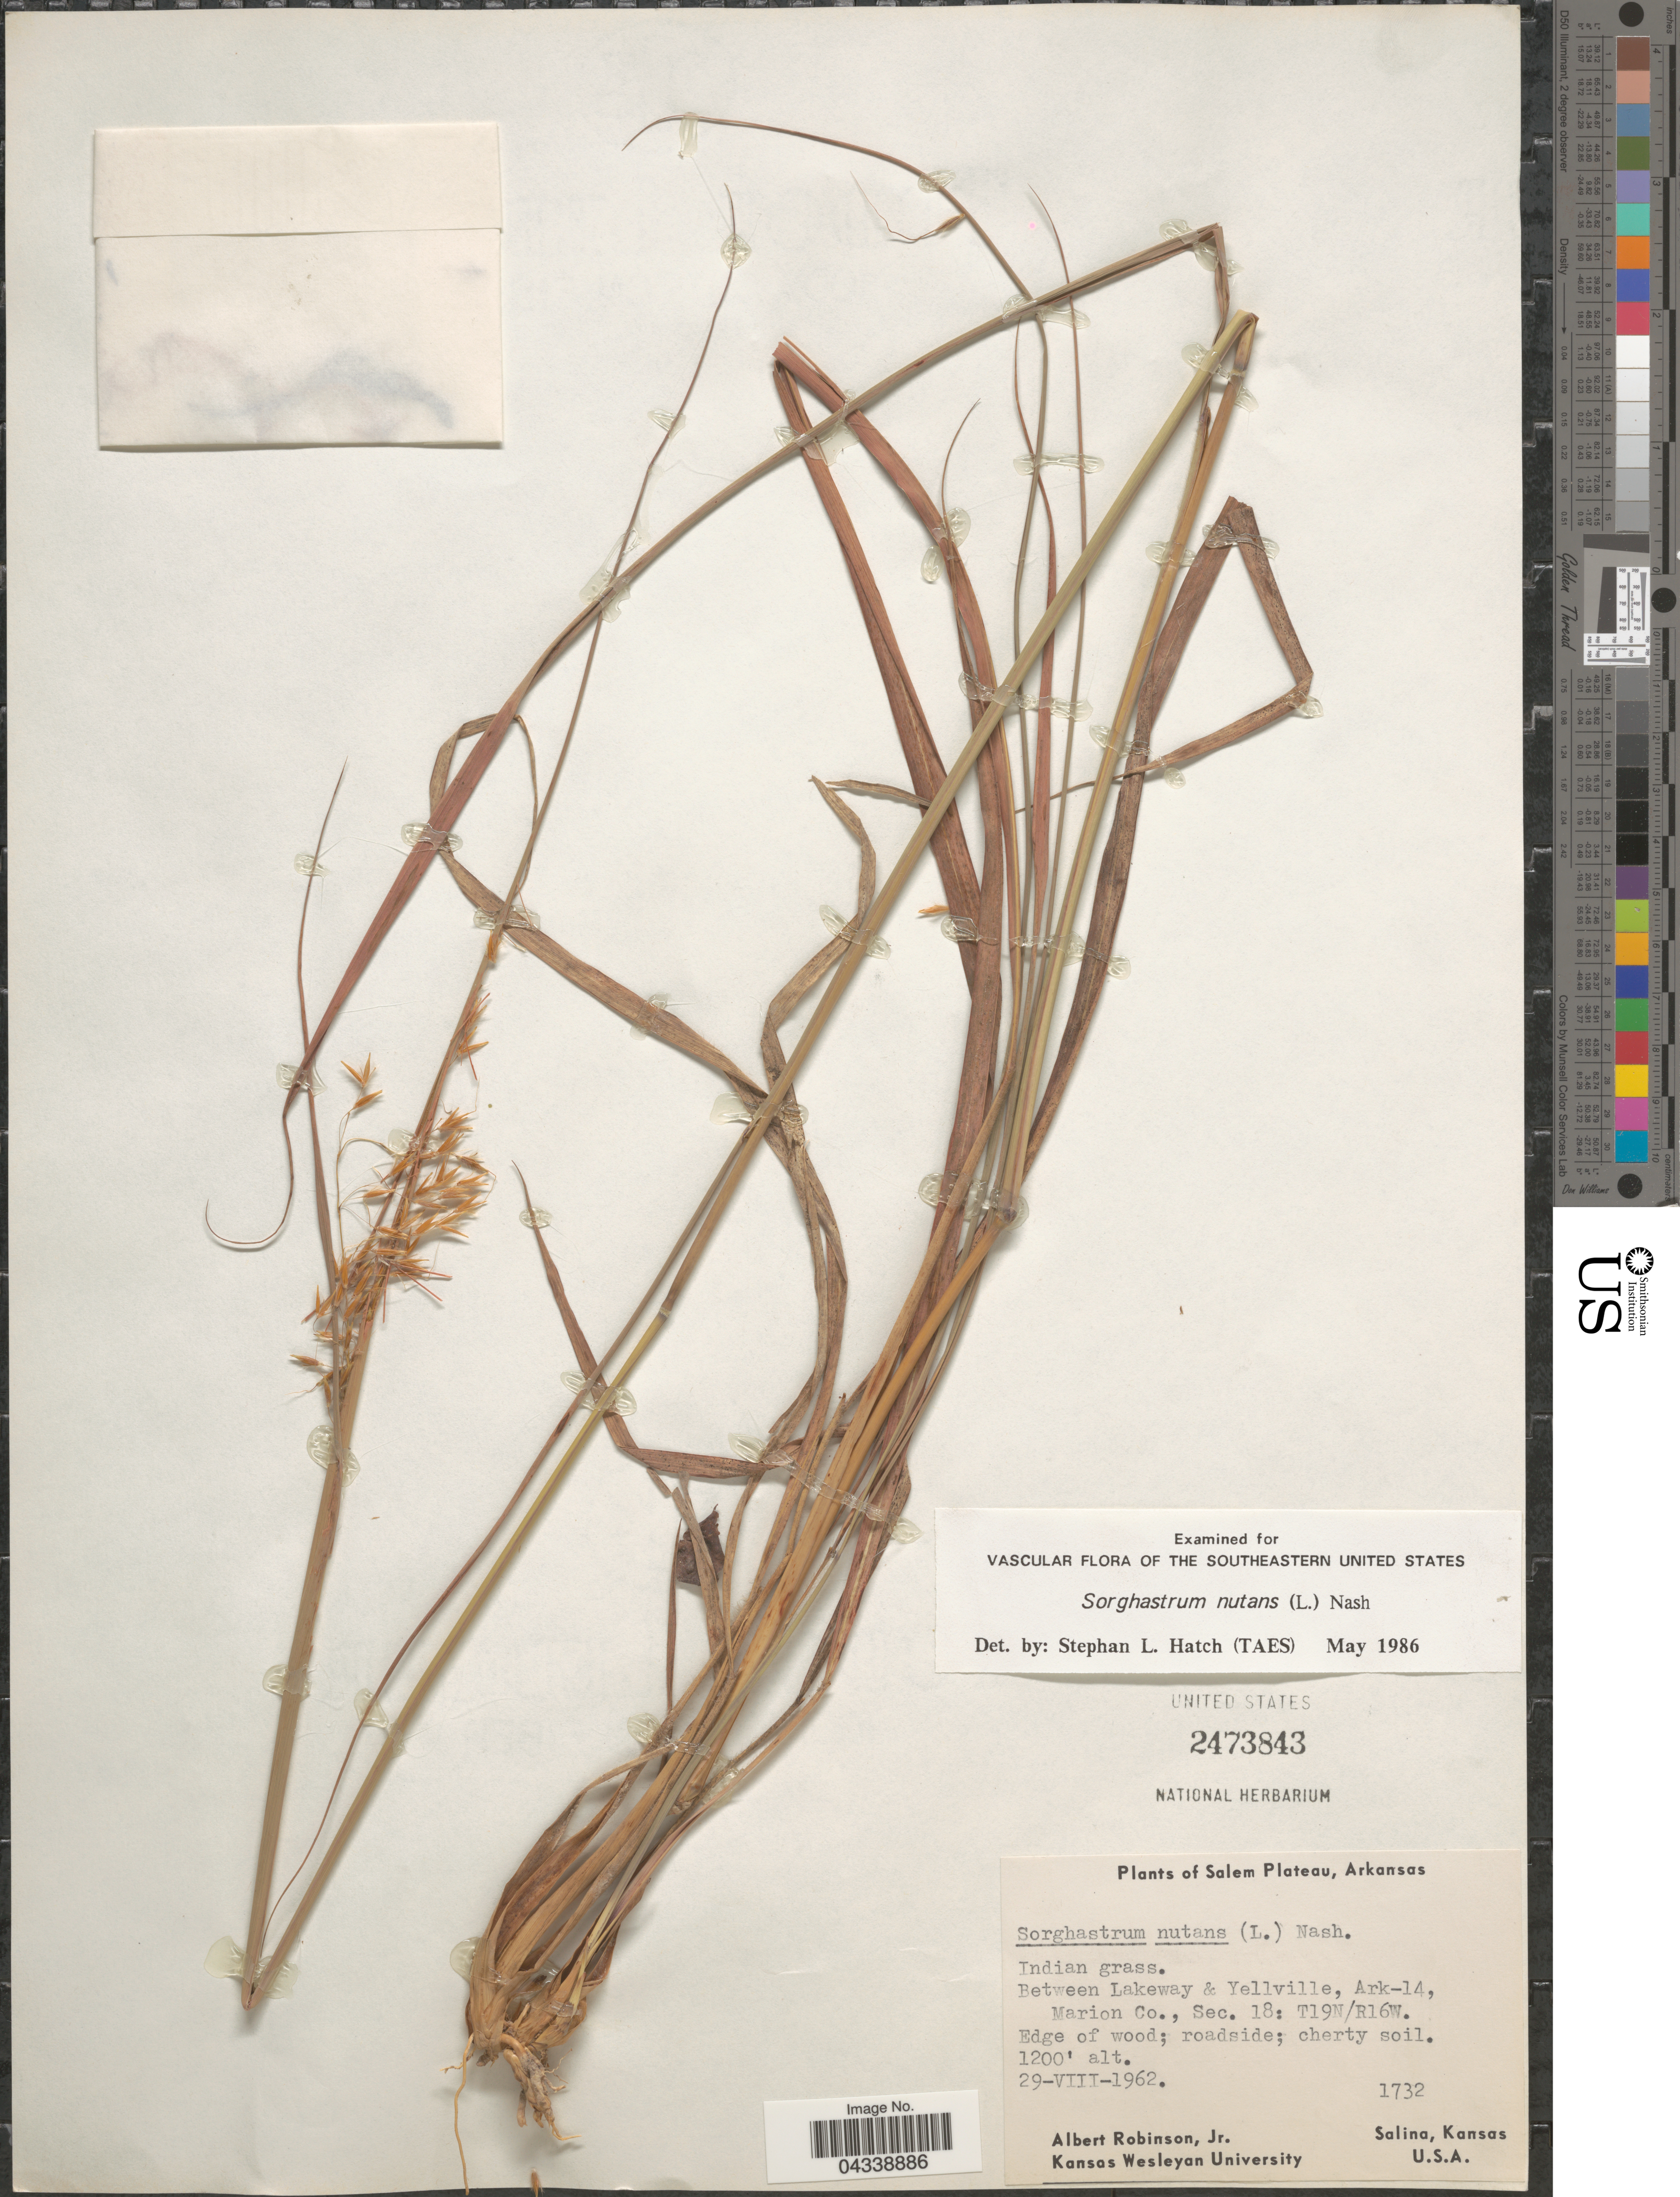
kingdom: Plantae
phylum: Tracheophyta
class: Liliopsida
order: Poales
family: Poaceae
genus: Sorghastrum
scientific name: Sorghastrum nutans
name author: (L.) Nash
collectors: A. Robinson Jr.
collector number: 1732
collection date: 1962-08-29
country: United States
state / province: Arkansas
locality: Salem Plateau. Between Lakeway & Yellville, Ark-14, Marion Co., Sec. 18: T19N/R16W.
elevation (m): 366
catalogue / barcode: US 2473843